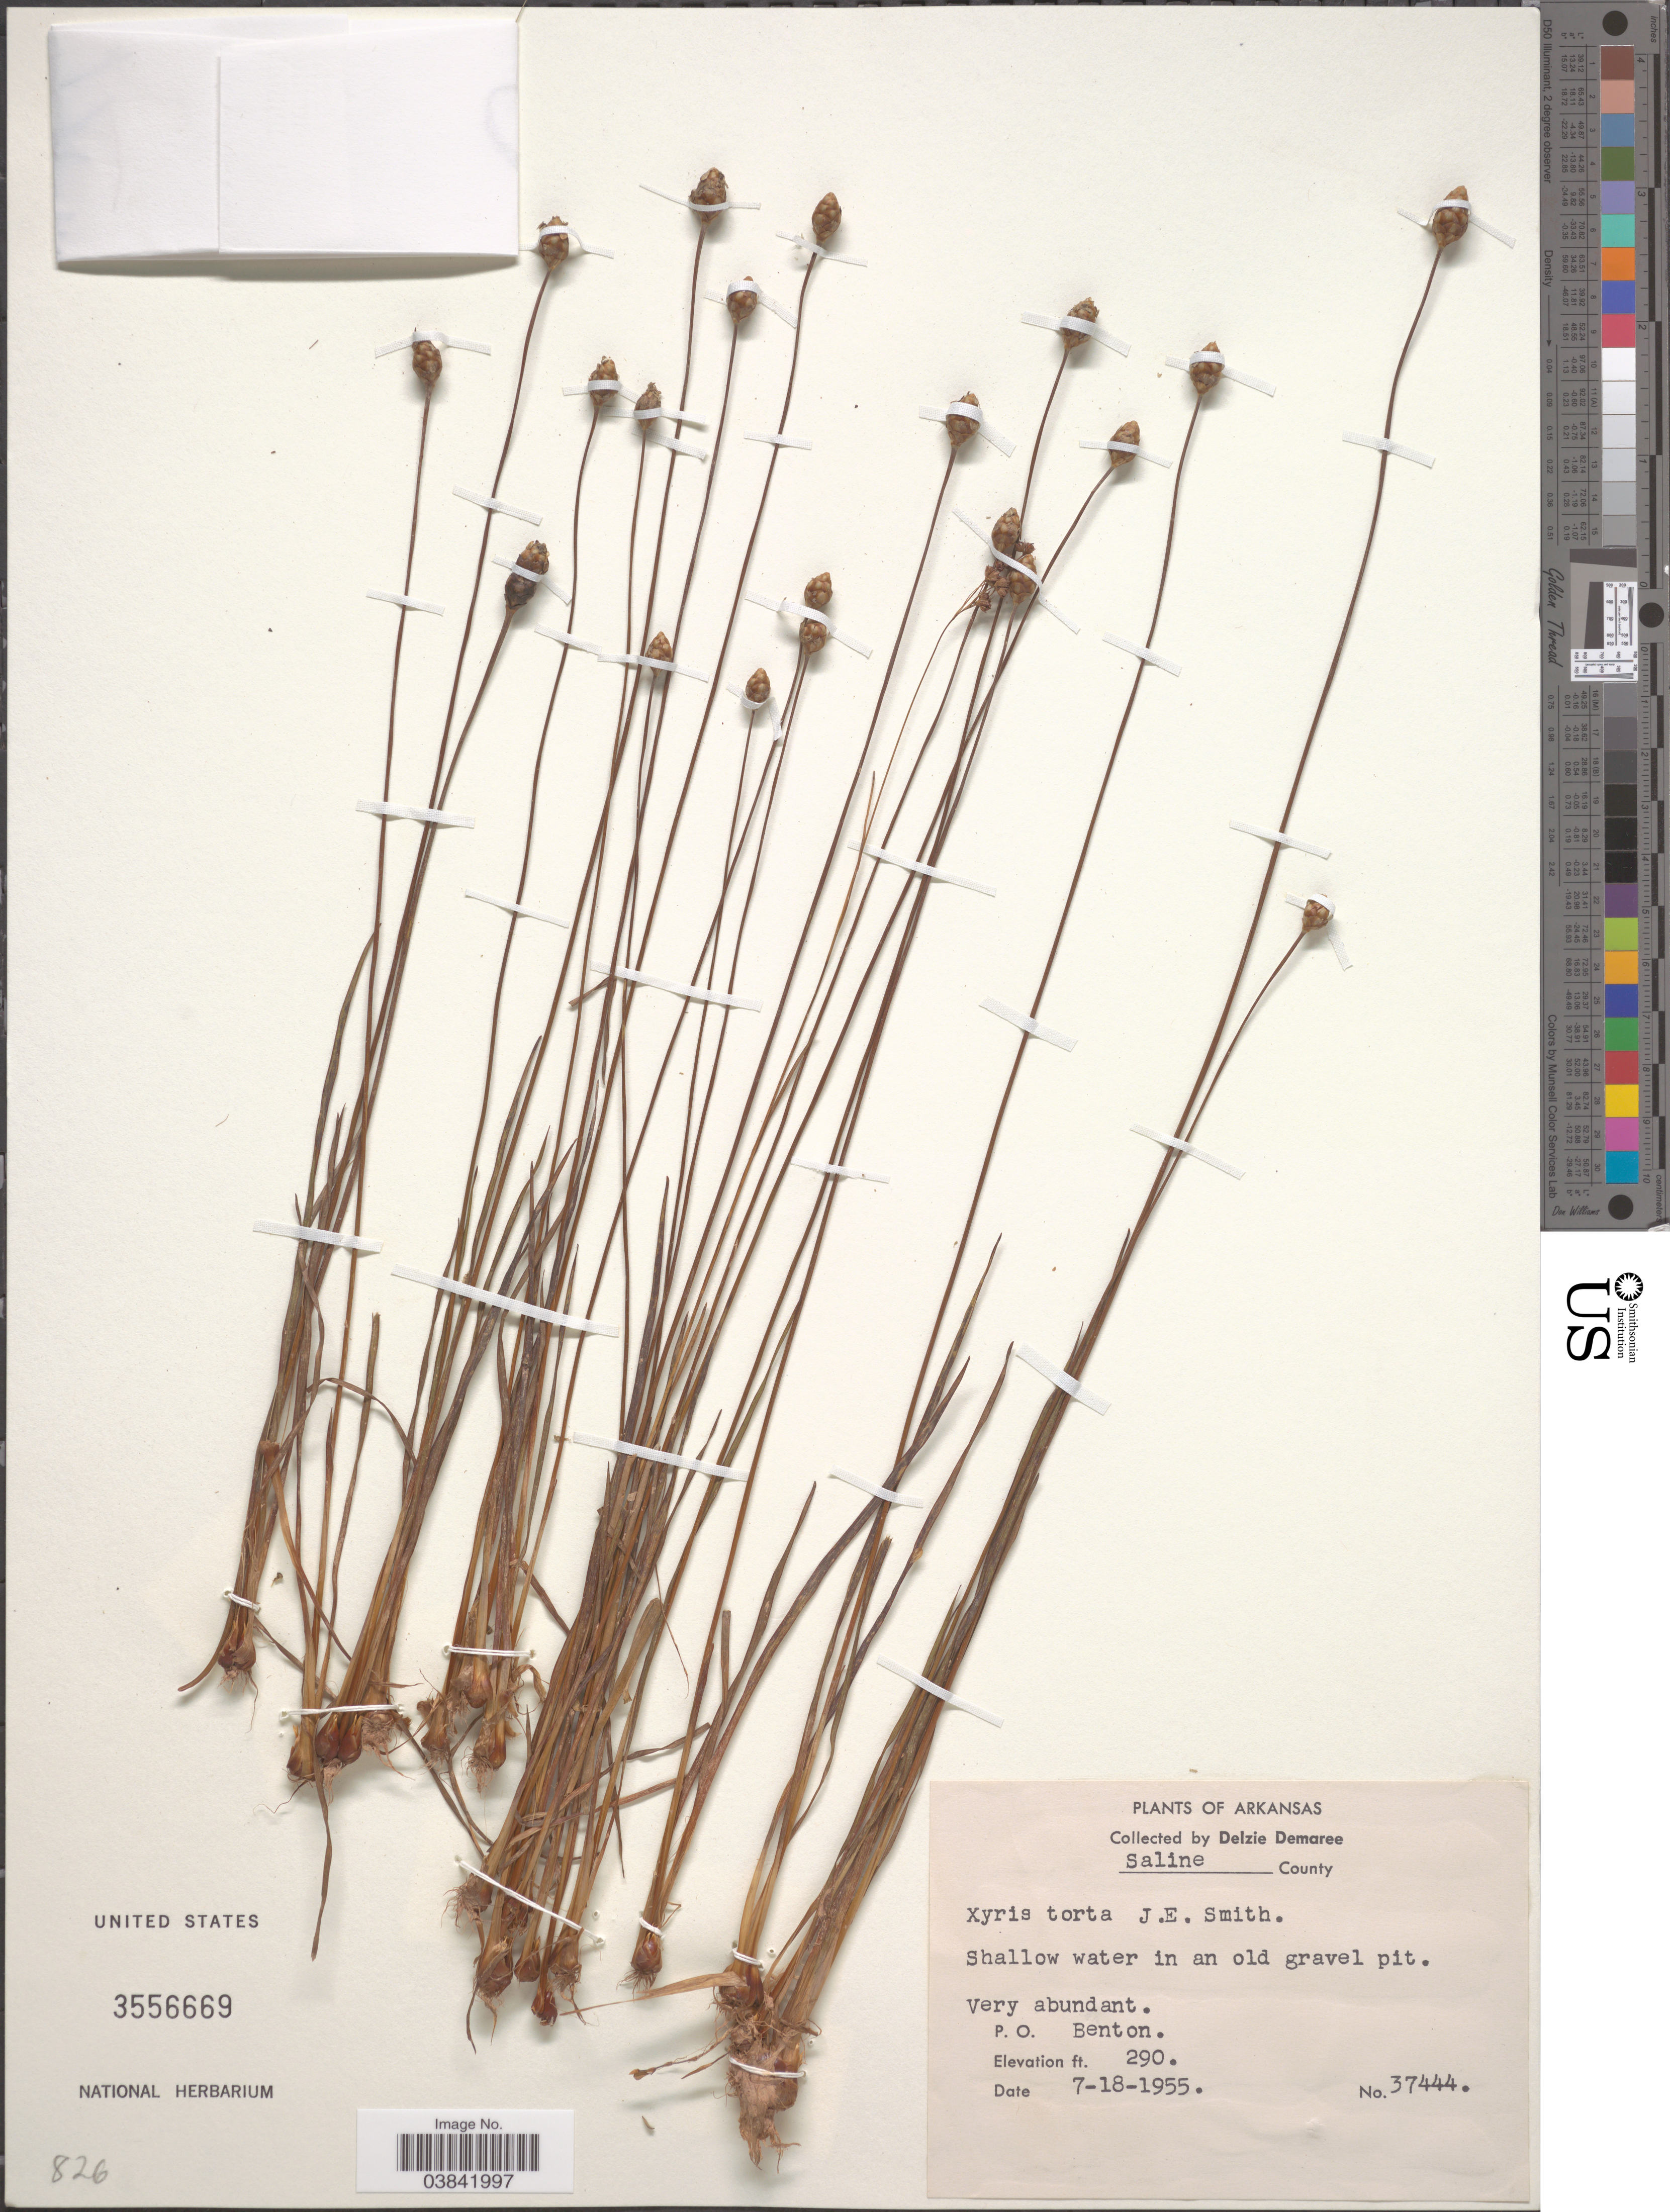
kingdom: Plantae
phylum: Tracheophyta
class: Liliopsida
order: Poales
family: Xyridaceae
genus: Xyris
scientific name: Xyris torta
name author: Sm.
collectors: D. Demaree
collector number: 37444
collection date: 1955-07-18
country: United States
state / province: Arkansas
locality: Saline County. Shallow water in an old gravel pit. P. O. Benton.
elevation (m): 88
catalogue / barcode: US 3556669